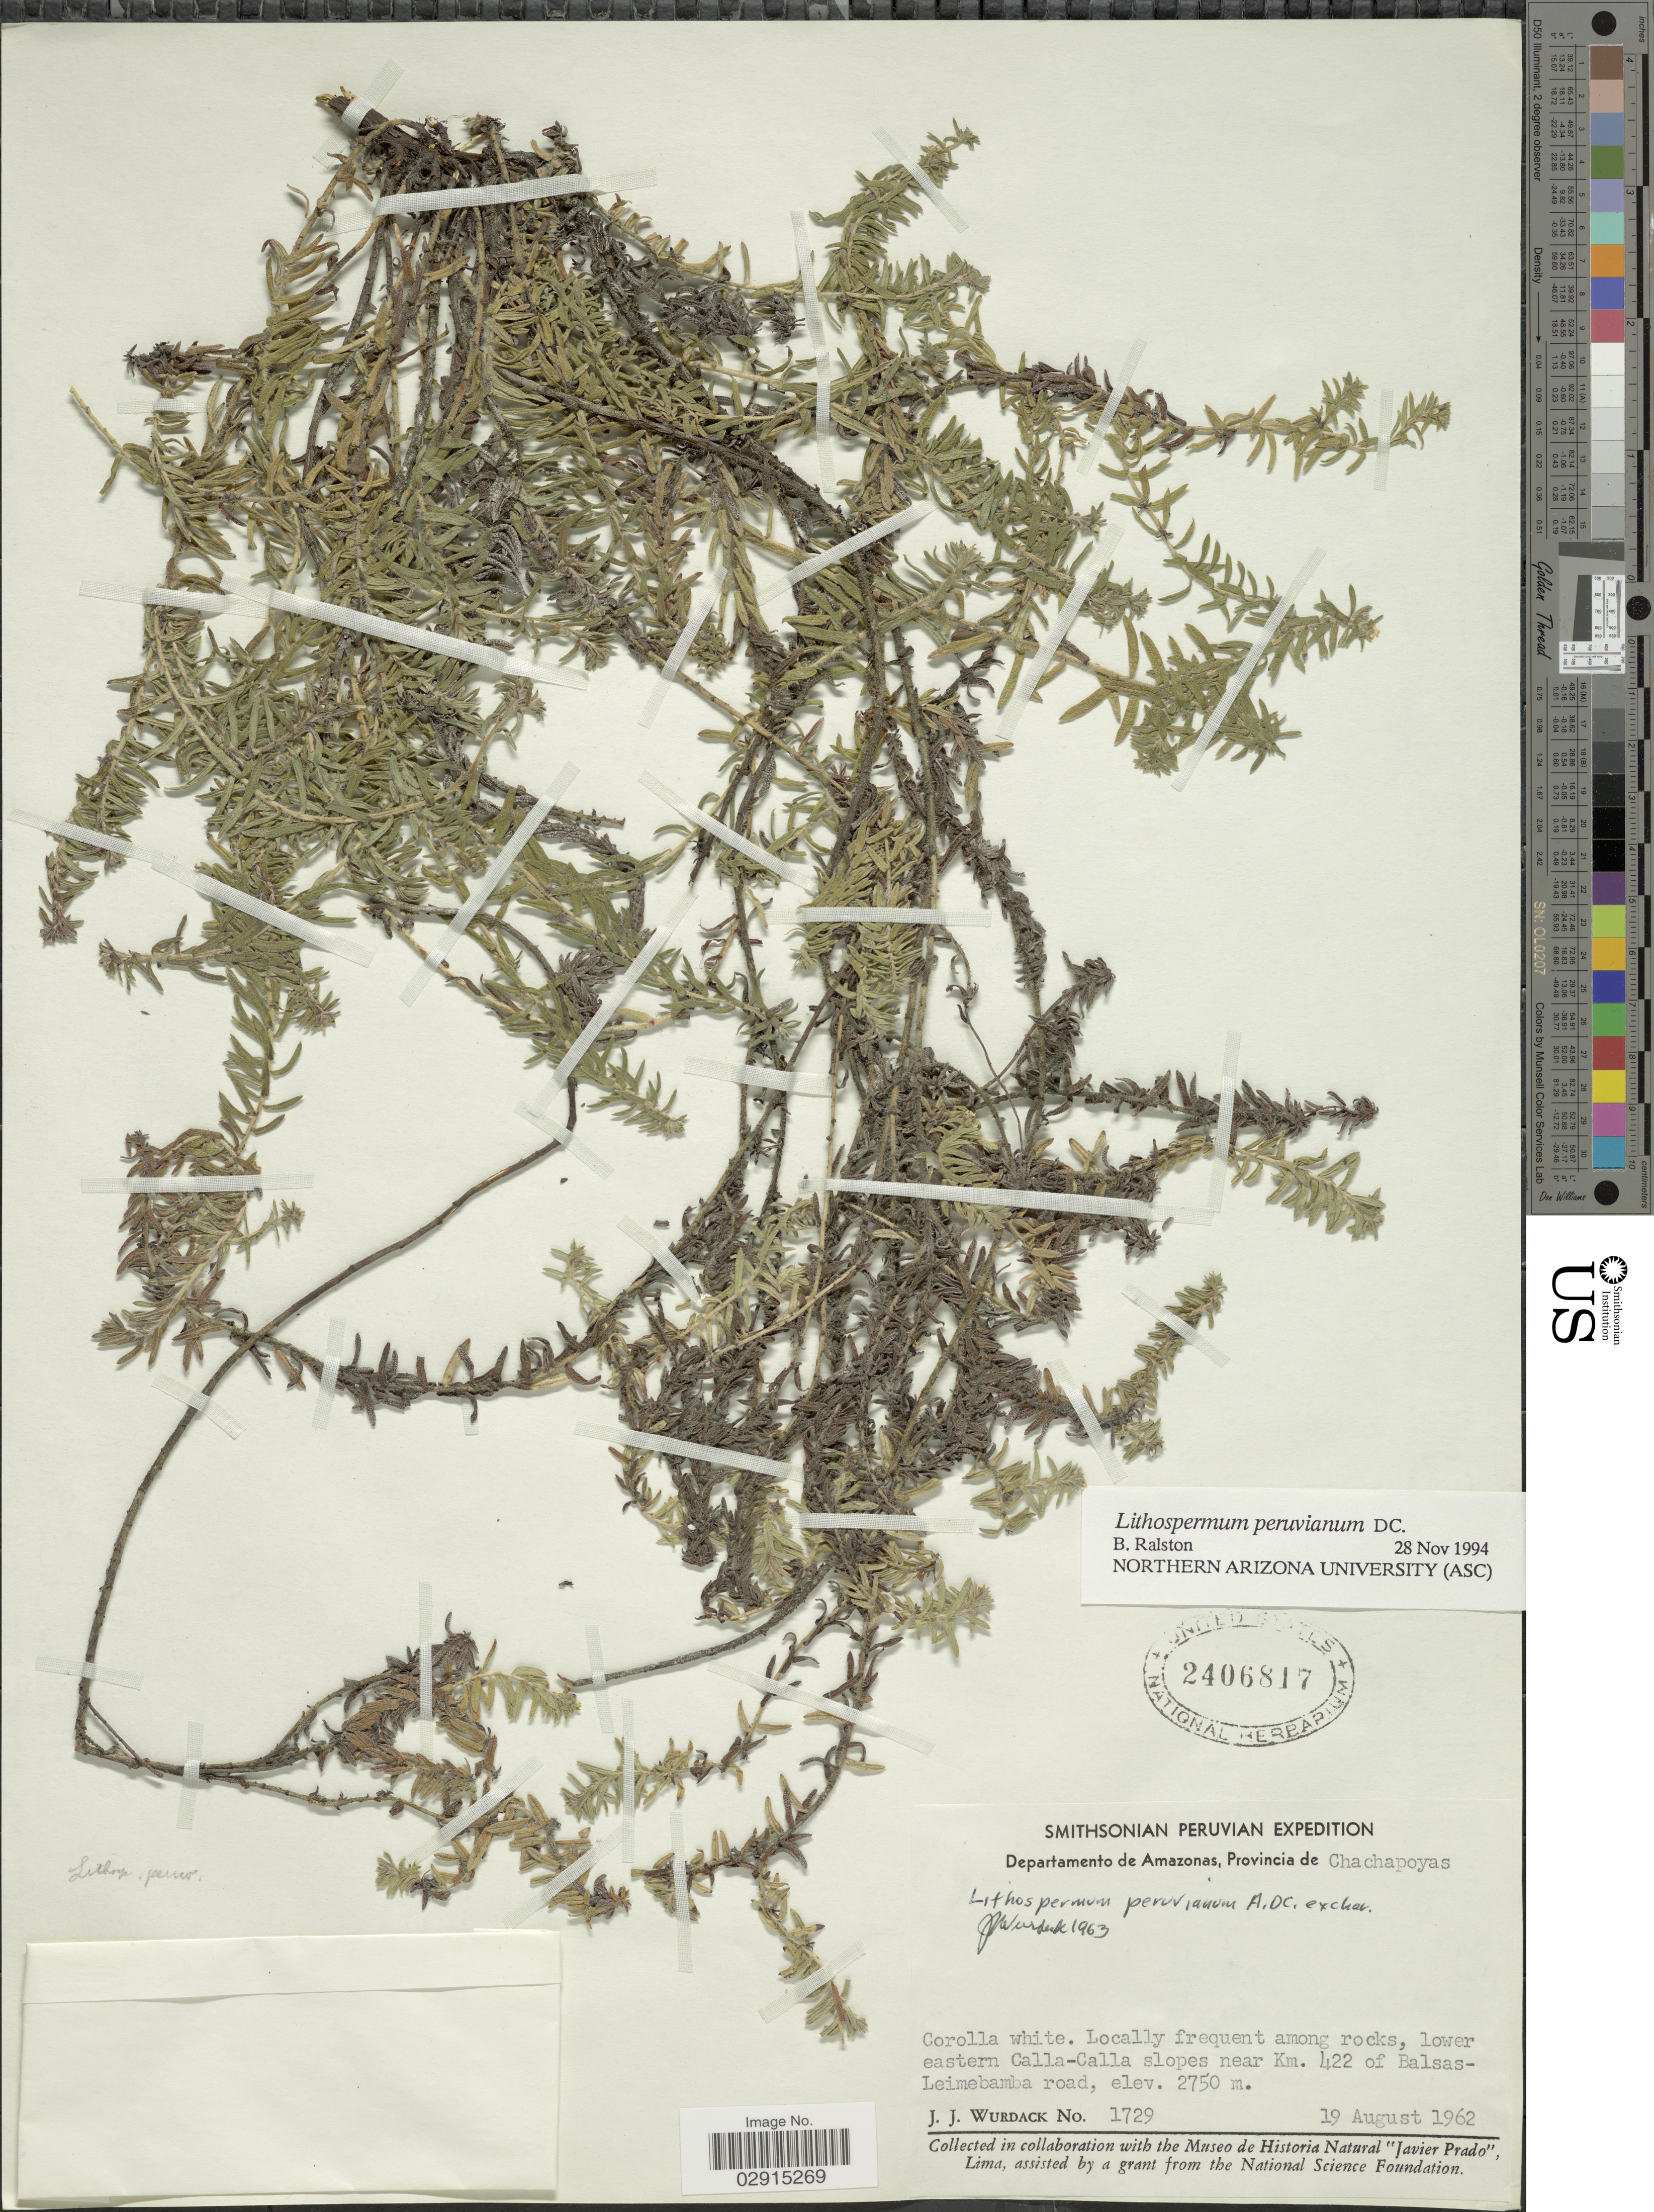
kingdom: Plantae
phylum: Tracheophyta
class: Magnoliopsida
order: Boraginales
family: Boraginaceae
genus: Lithospermum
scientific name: Lithospermum peruvianum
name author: DC.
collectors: J. J. Wurdack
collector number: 1729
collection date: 1962-08-19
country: Peru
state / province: Amazonas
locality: Lower eastern Calla-Calla slopes, near Km. 422 of Balsas-Leimebamba road. Departamento de Amazonas, Provincia de Chachapoyas.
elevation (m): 2750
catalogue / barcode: US 2406817